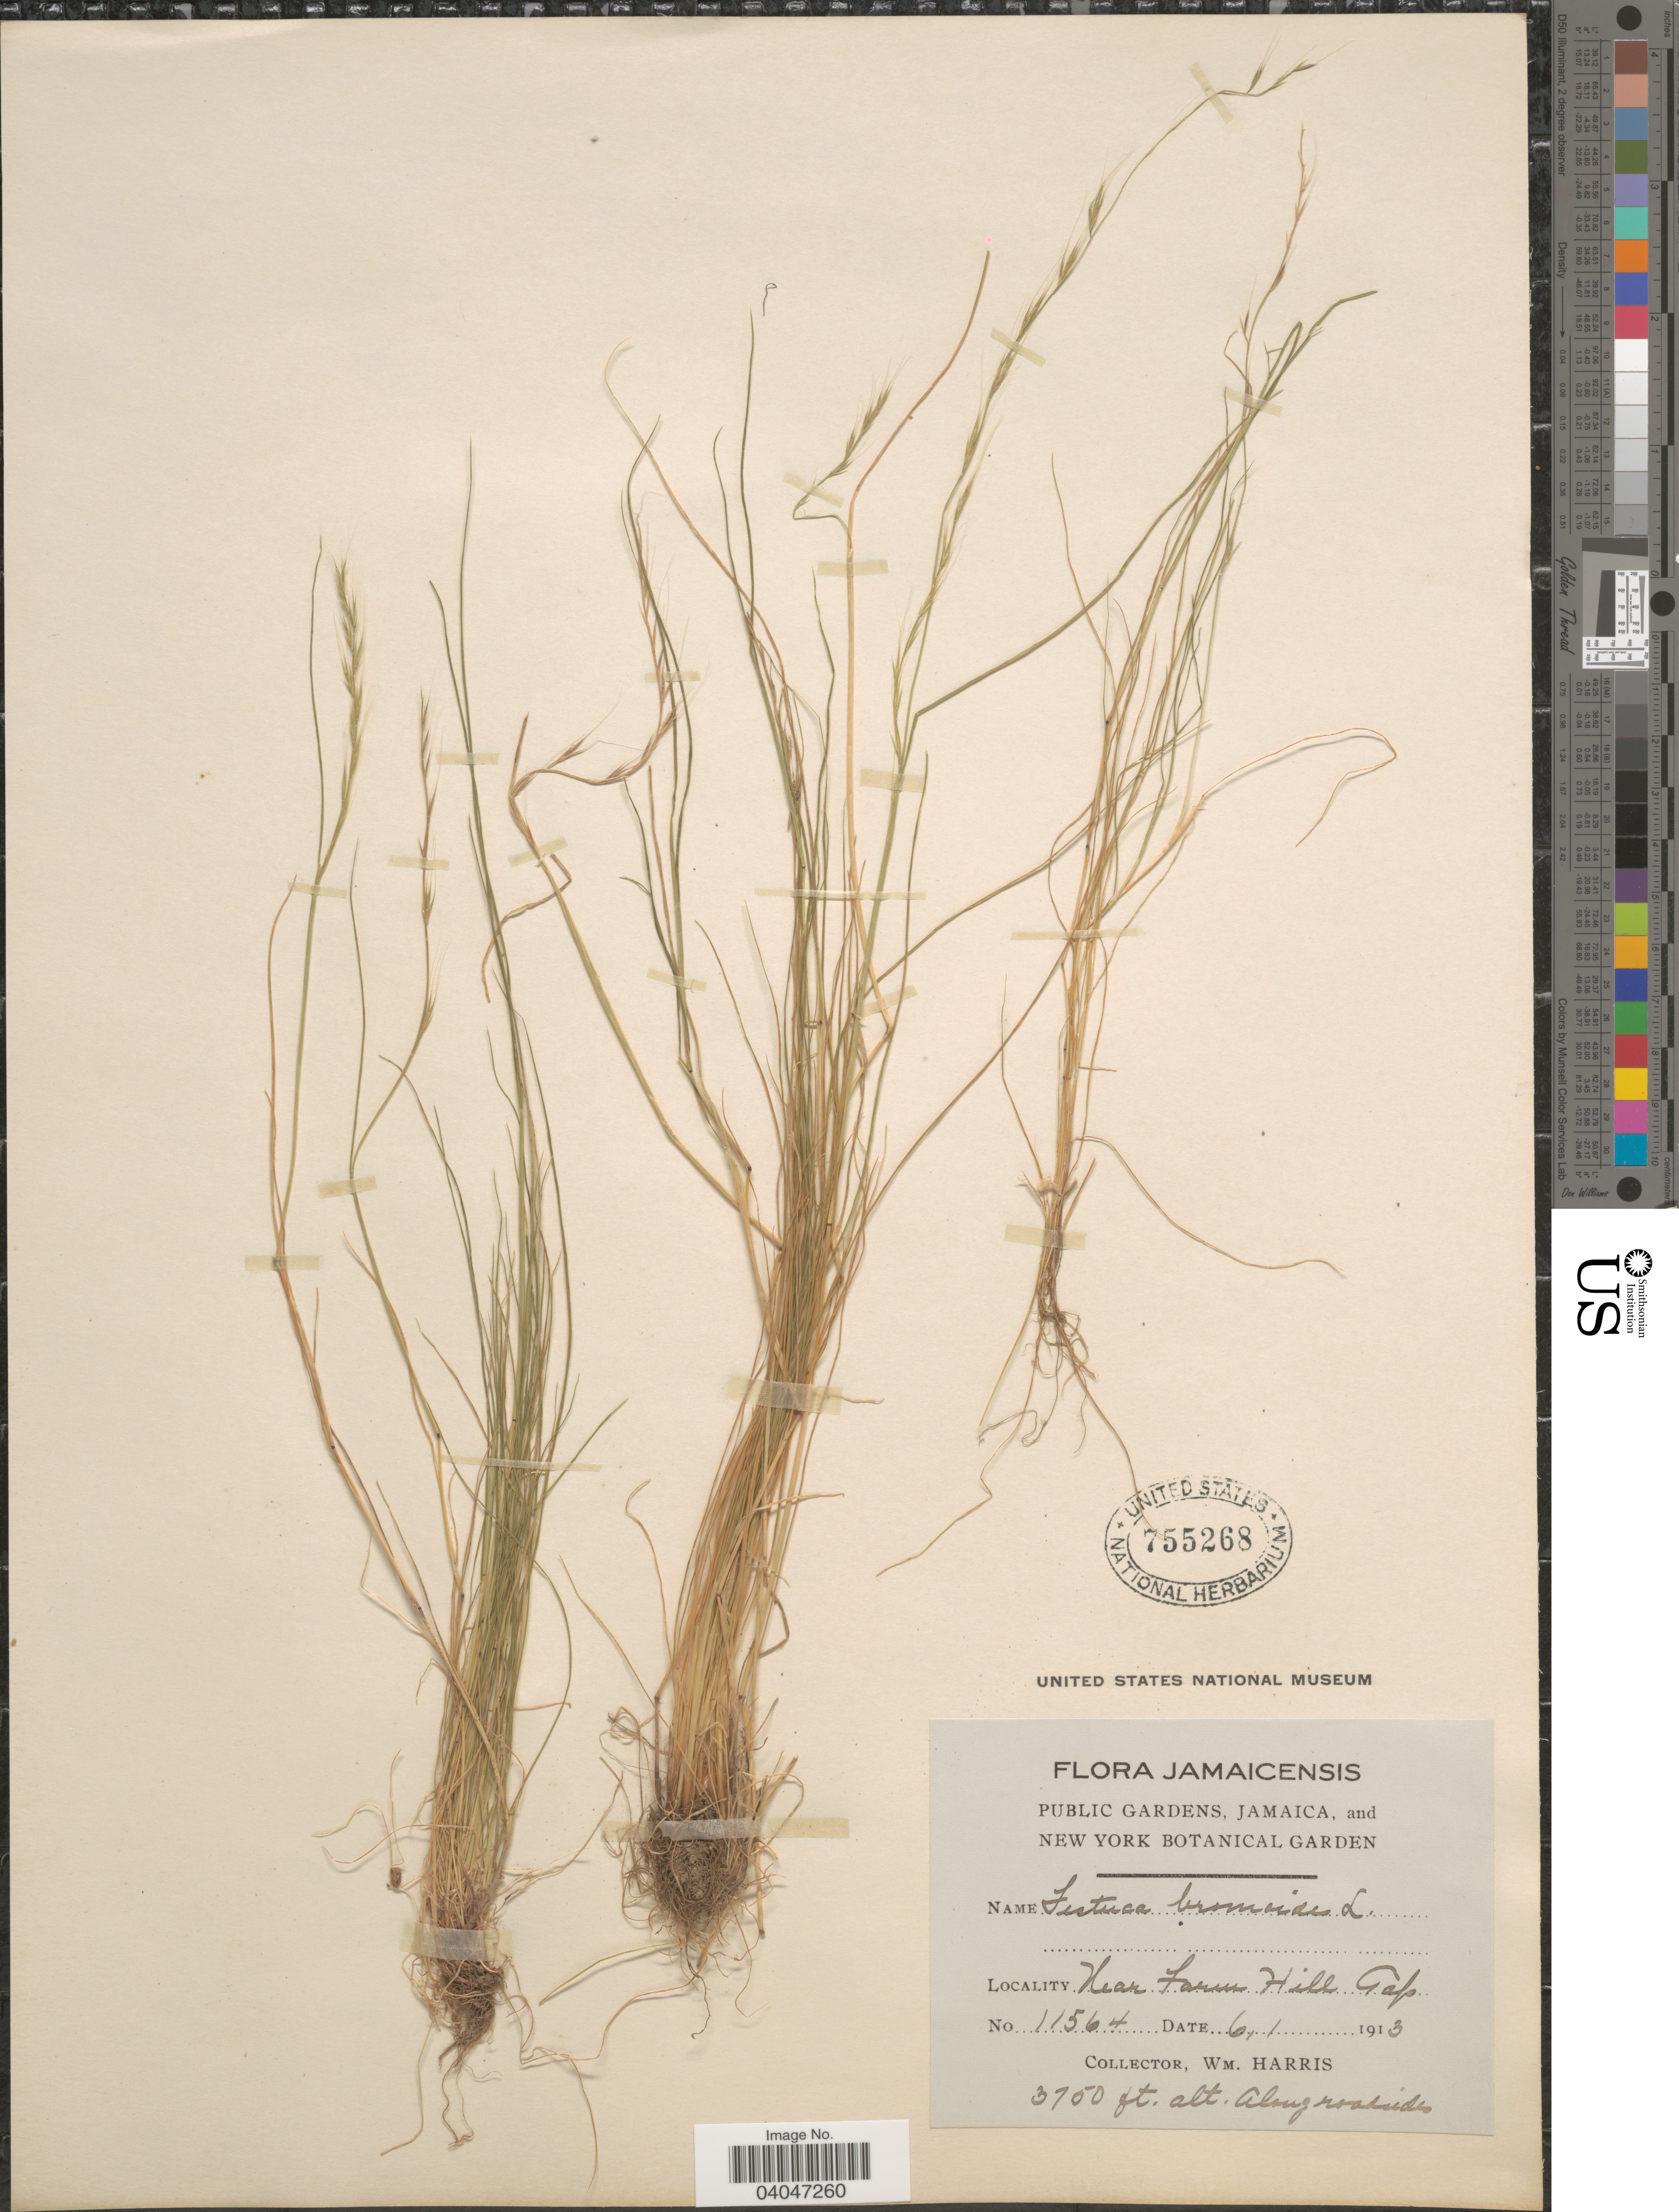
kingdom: Plantae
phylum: Tracheophyta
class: Liliopsida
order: Poales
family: Poaceae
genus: Festuca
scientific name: Festuca myuros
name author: L.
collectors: W. H. Harris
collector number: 11564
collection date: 1913-01-06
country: Jamaica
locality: Near Farm Hill Gap.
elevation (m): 1143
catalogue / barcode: US 755268